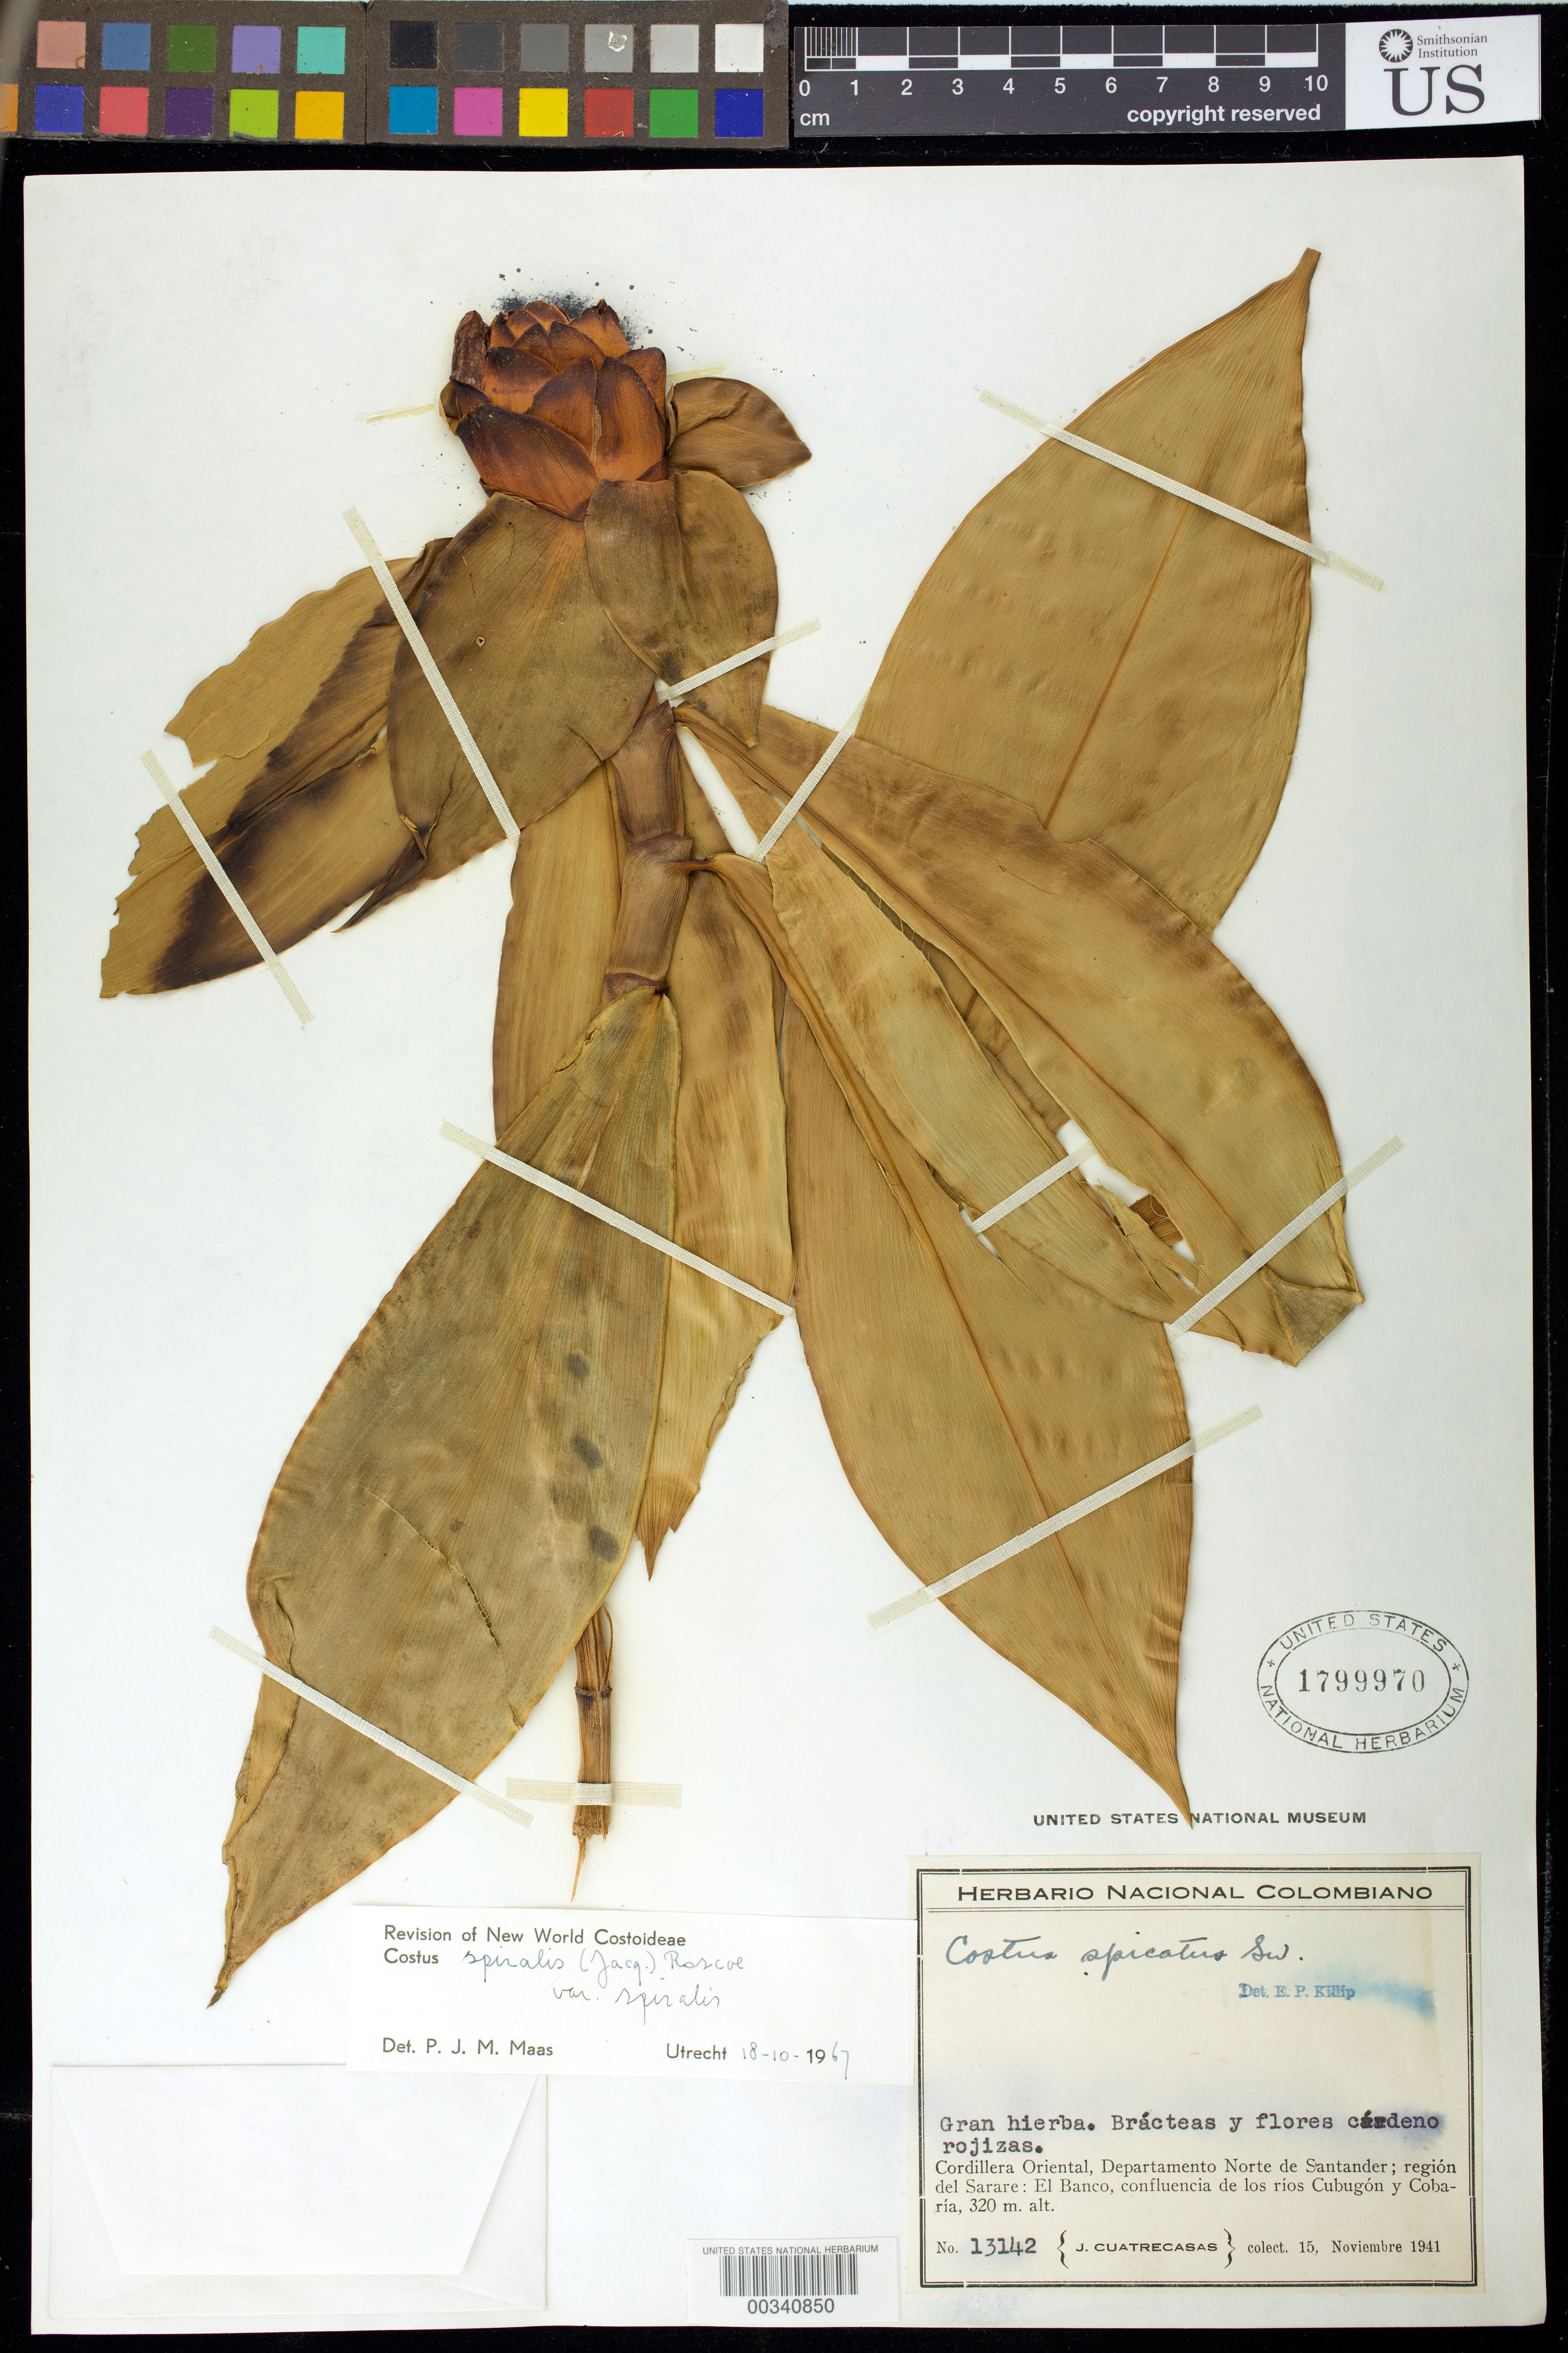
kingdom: Plantae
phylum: Tracheophyta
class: Liliopsida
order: Zingiberales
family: Costaceae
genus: Costus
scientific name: Costus spiralis var. spiralis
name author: (Jacq.) Roscoe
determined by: Maas, Paul J. M.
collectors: J. Cuatrecasas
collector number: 13142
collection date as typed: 15 Nov 1941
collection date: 1941-11-15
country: Colombia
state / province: Norte de Santander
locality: Cordillera Oriental; region del Sarare; el Banco, confluence of Rios Cubugon and Cobaria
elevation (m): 320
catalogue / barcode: US 1799970